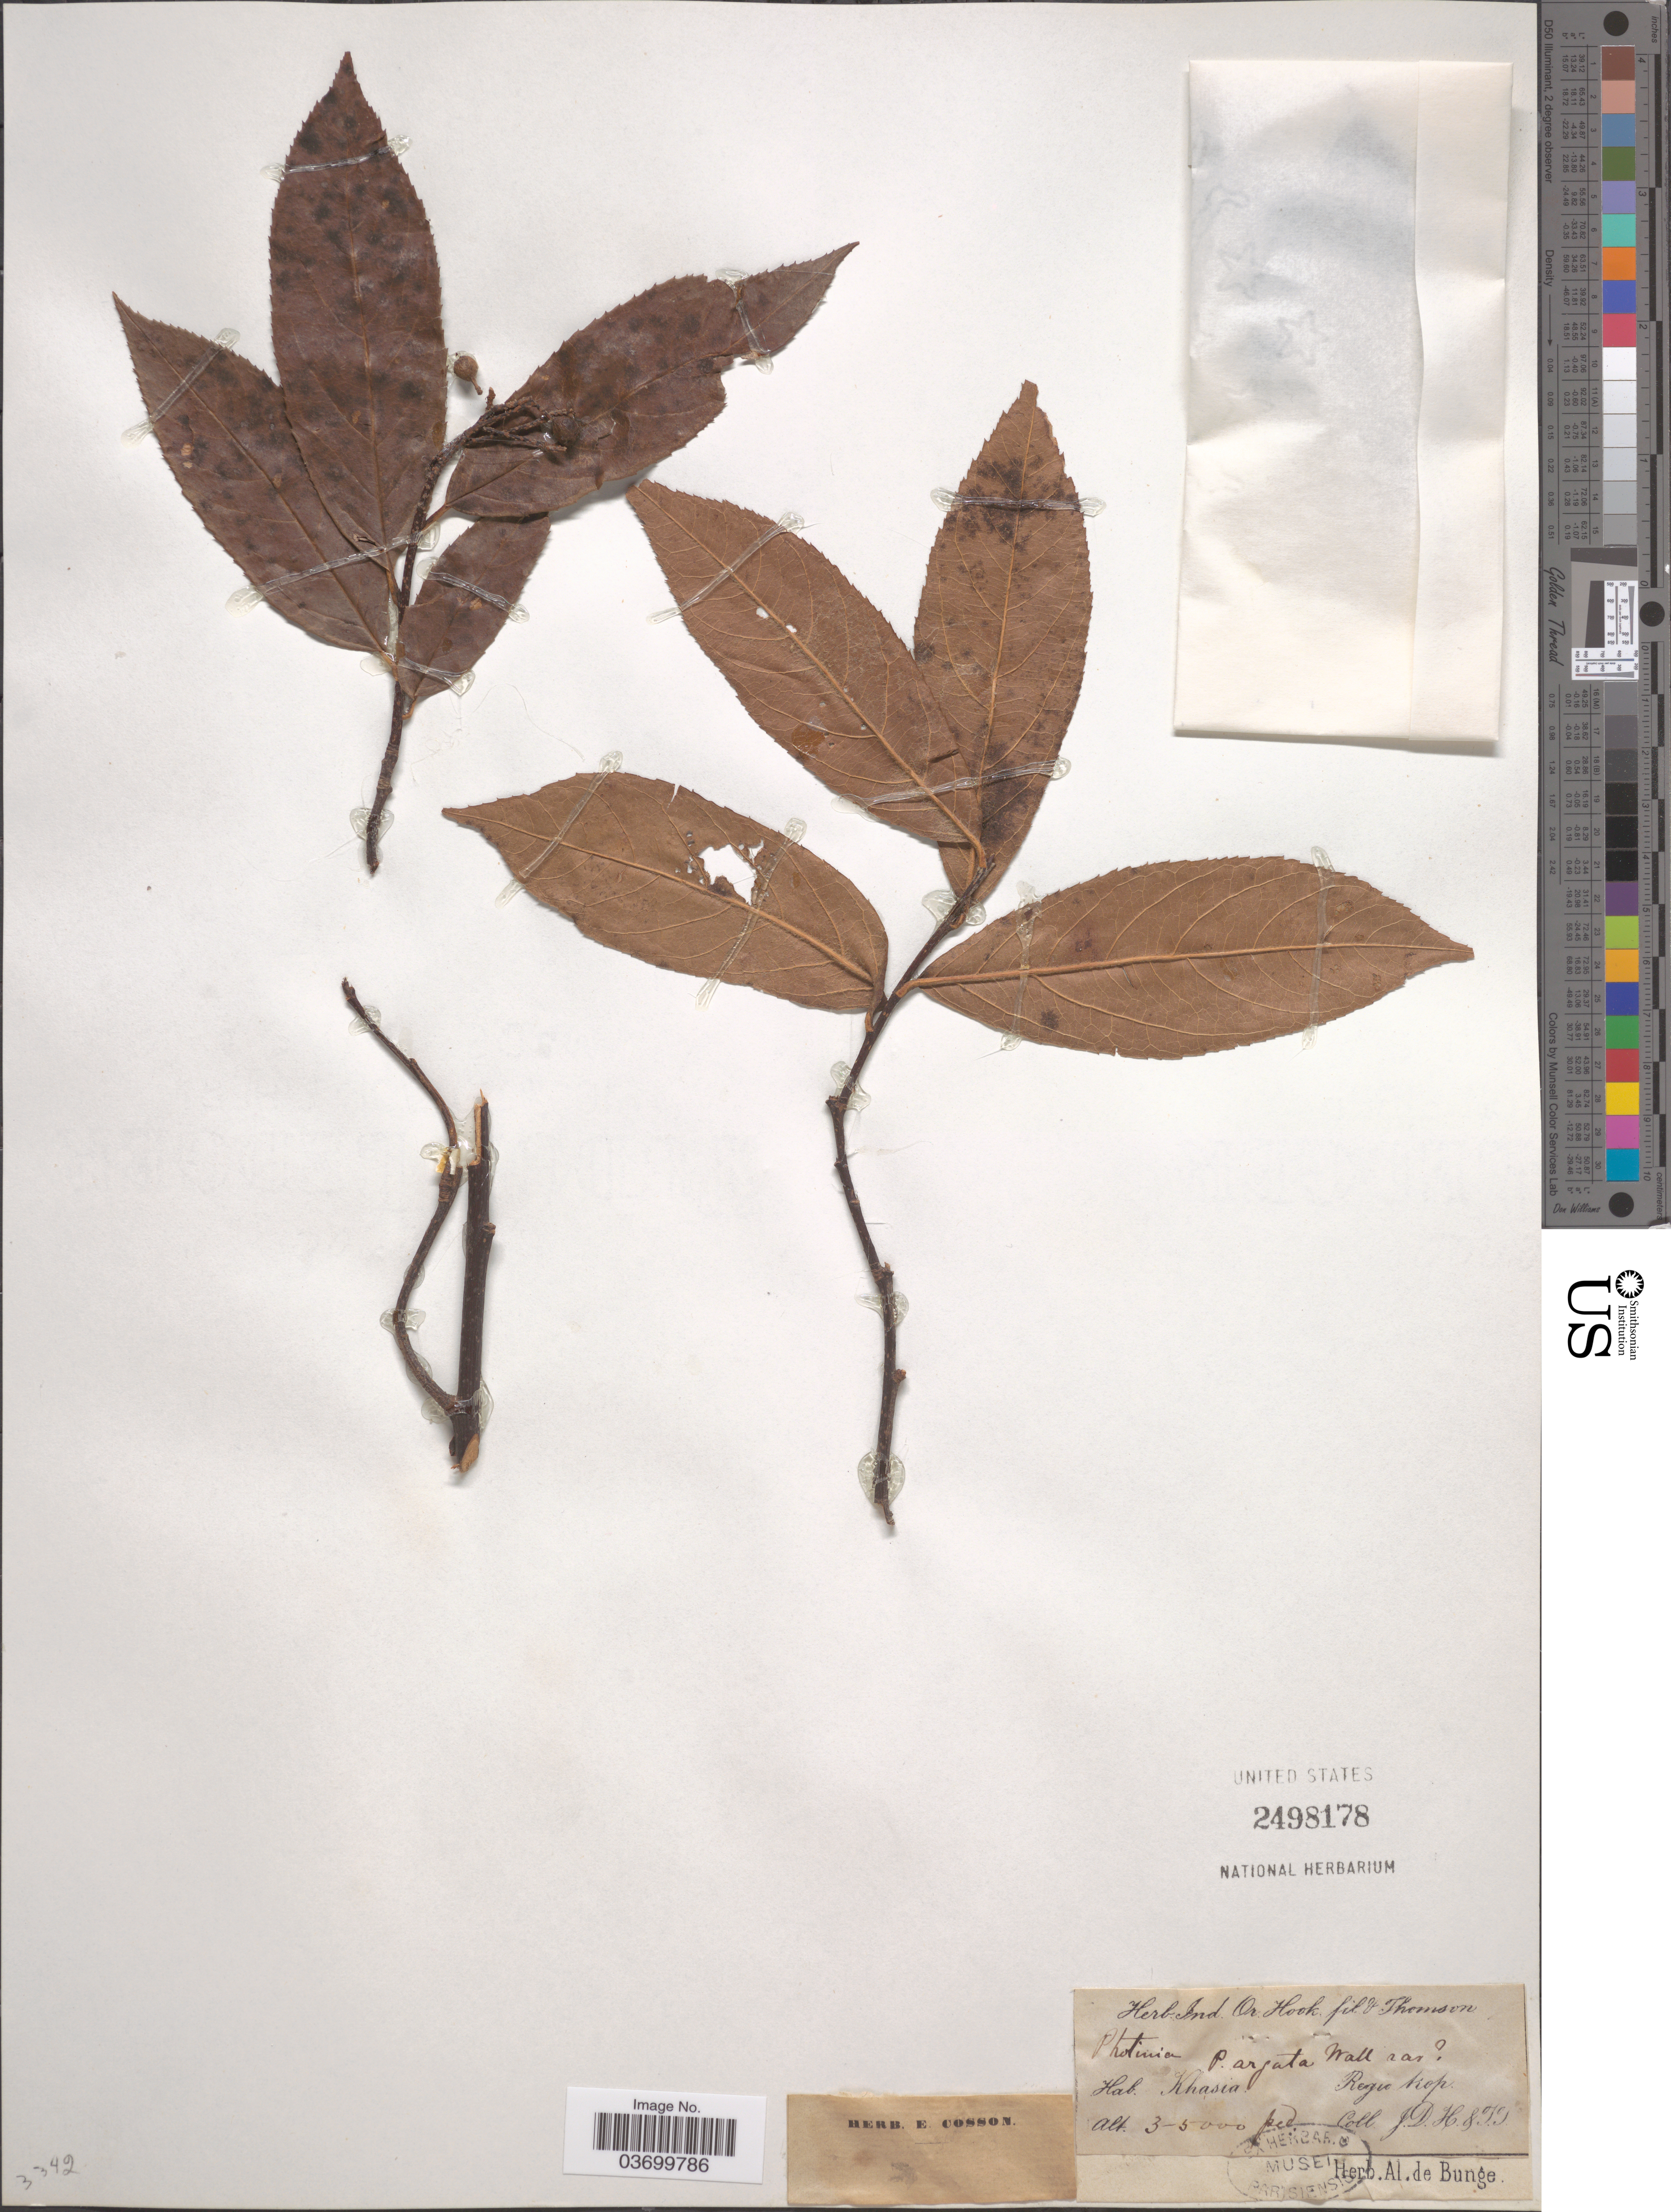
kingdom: Plantae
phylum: Tracheophyta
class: Magnoliopsida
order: Rosales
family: Rosaceae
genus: Pourthiaea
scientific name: Pourthiaea arguta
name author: Decne.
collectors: J. D. Hooker & T. Thomson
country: India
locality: Khasia. Regio Kop.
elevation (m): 914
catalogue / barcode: US 2498178